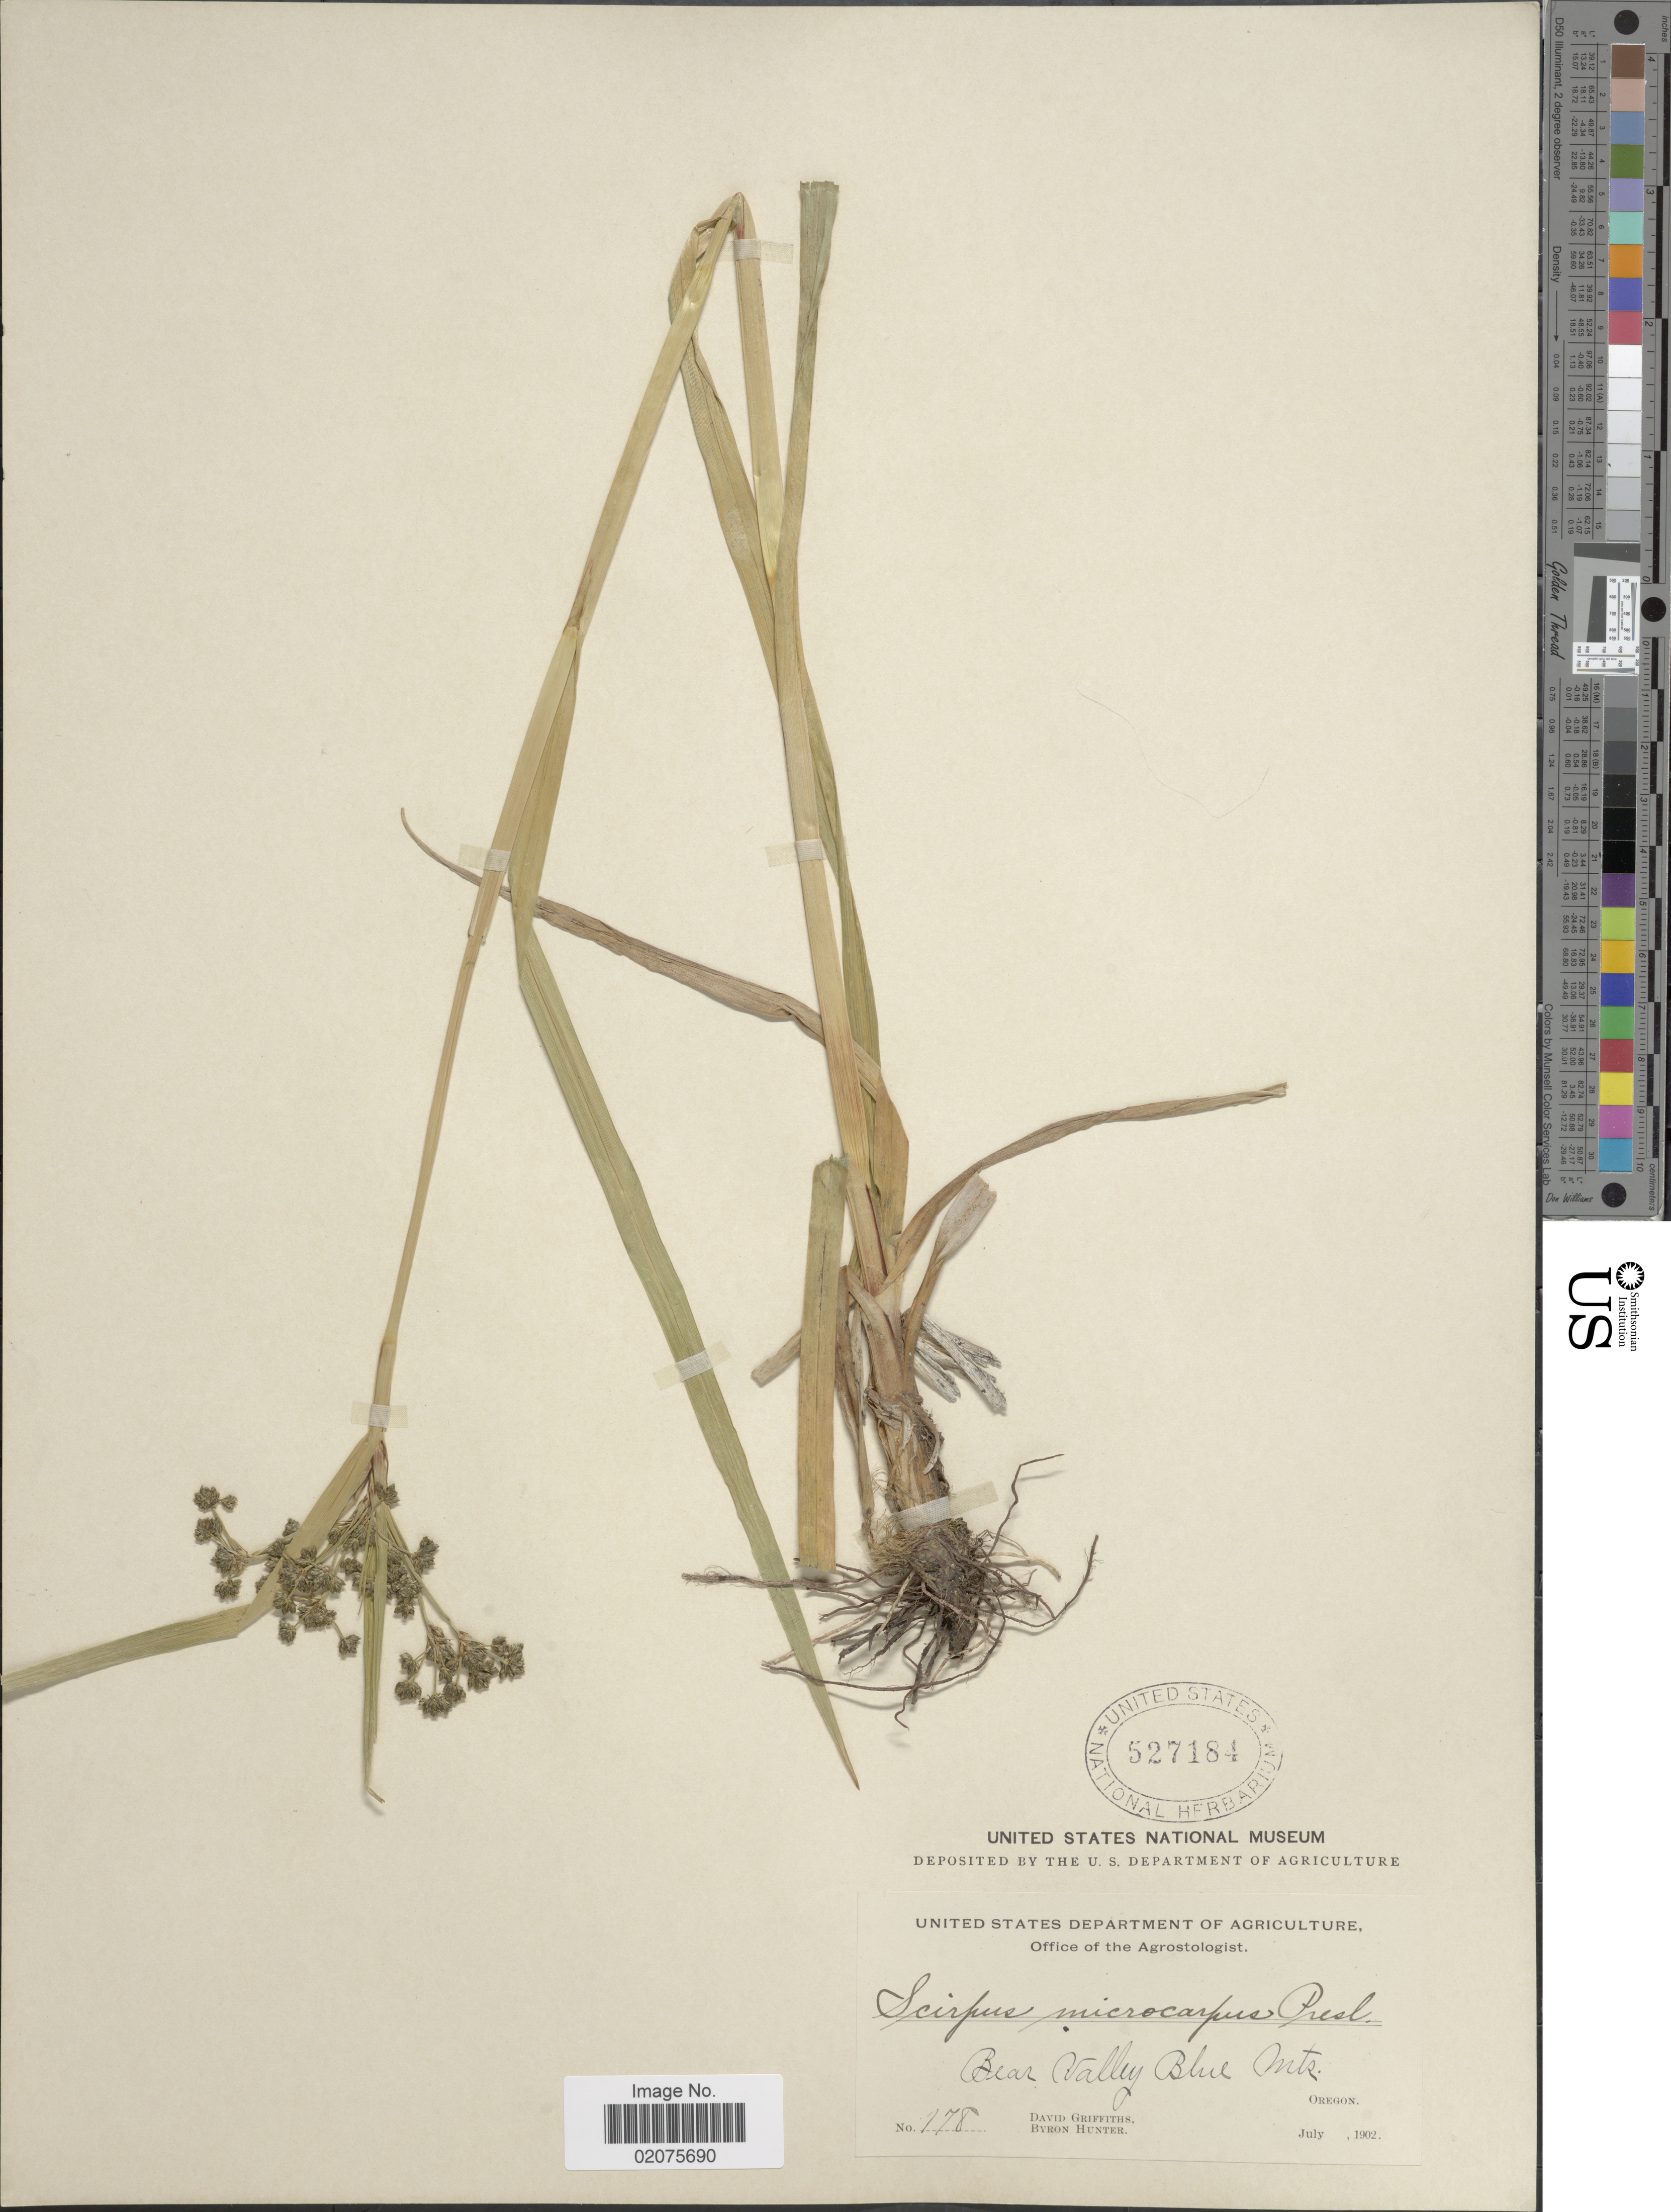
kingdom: Plantae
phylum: Tracheophyta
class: Liliopsida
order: Poales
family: Cyperaceae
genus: Scirpus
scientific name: Scirpus microcarpus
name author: J. Presl & C. Presl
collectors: D. Griffiths & B. Hunter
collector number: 178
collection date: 1902-07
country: United States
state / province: Oregon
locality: Bear Valley Blue Mts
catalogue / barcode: US 527184